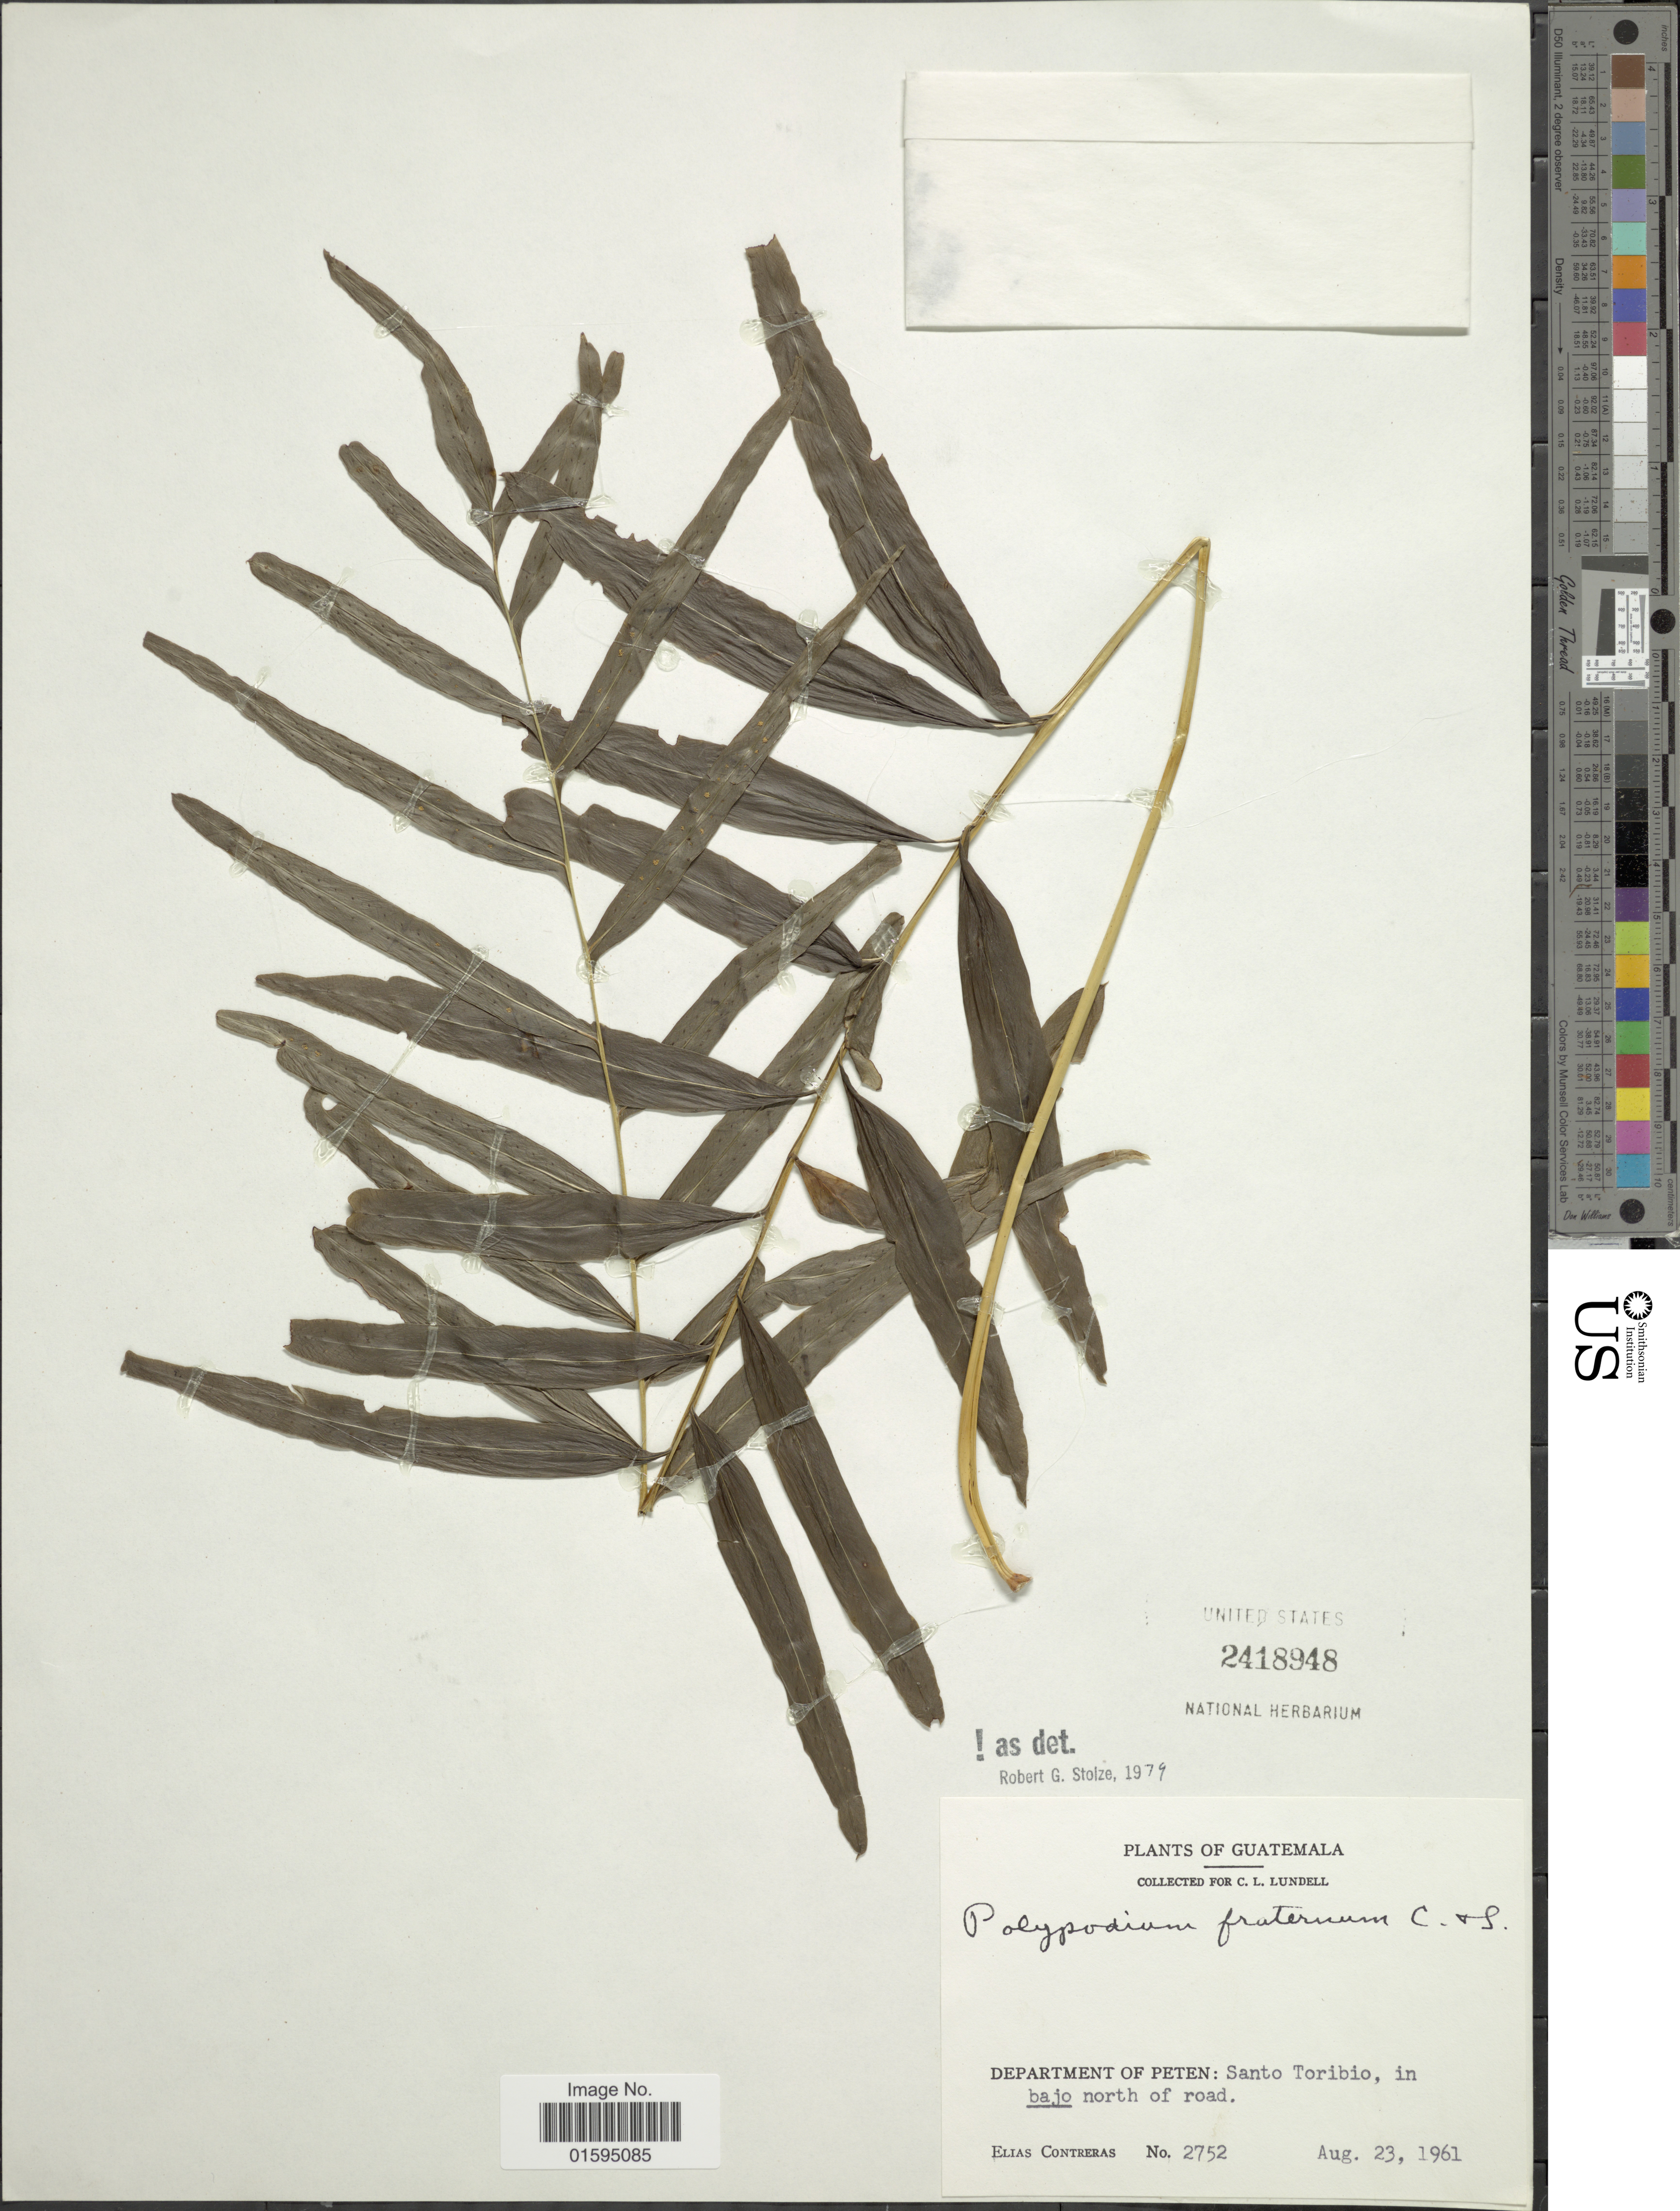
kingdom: Plantae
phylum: Tracheophyta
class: Polypodiopsida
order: Polypodiales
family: Polypodiaceae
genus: Polypodium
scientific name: Polypodium fraternum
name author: Schltdl. & Cham.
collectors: E. Conteras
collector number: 2752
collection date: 1961-08-23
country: Guatemala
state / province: El Petén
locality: Santo Toribio, in bajo north of road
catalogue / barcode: US 2418948